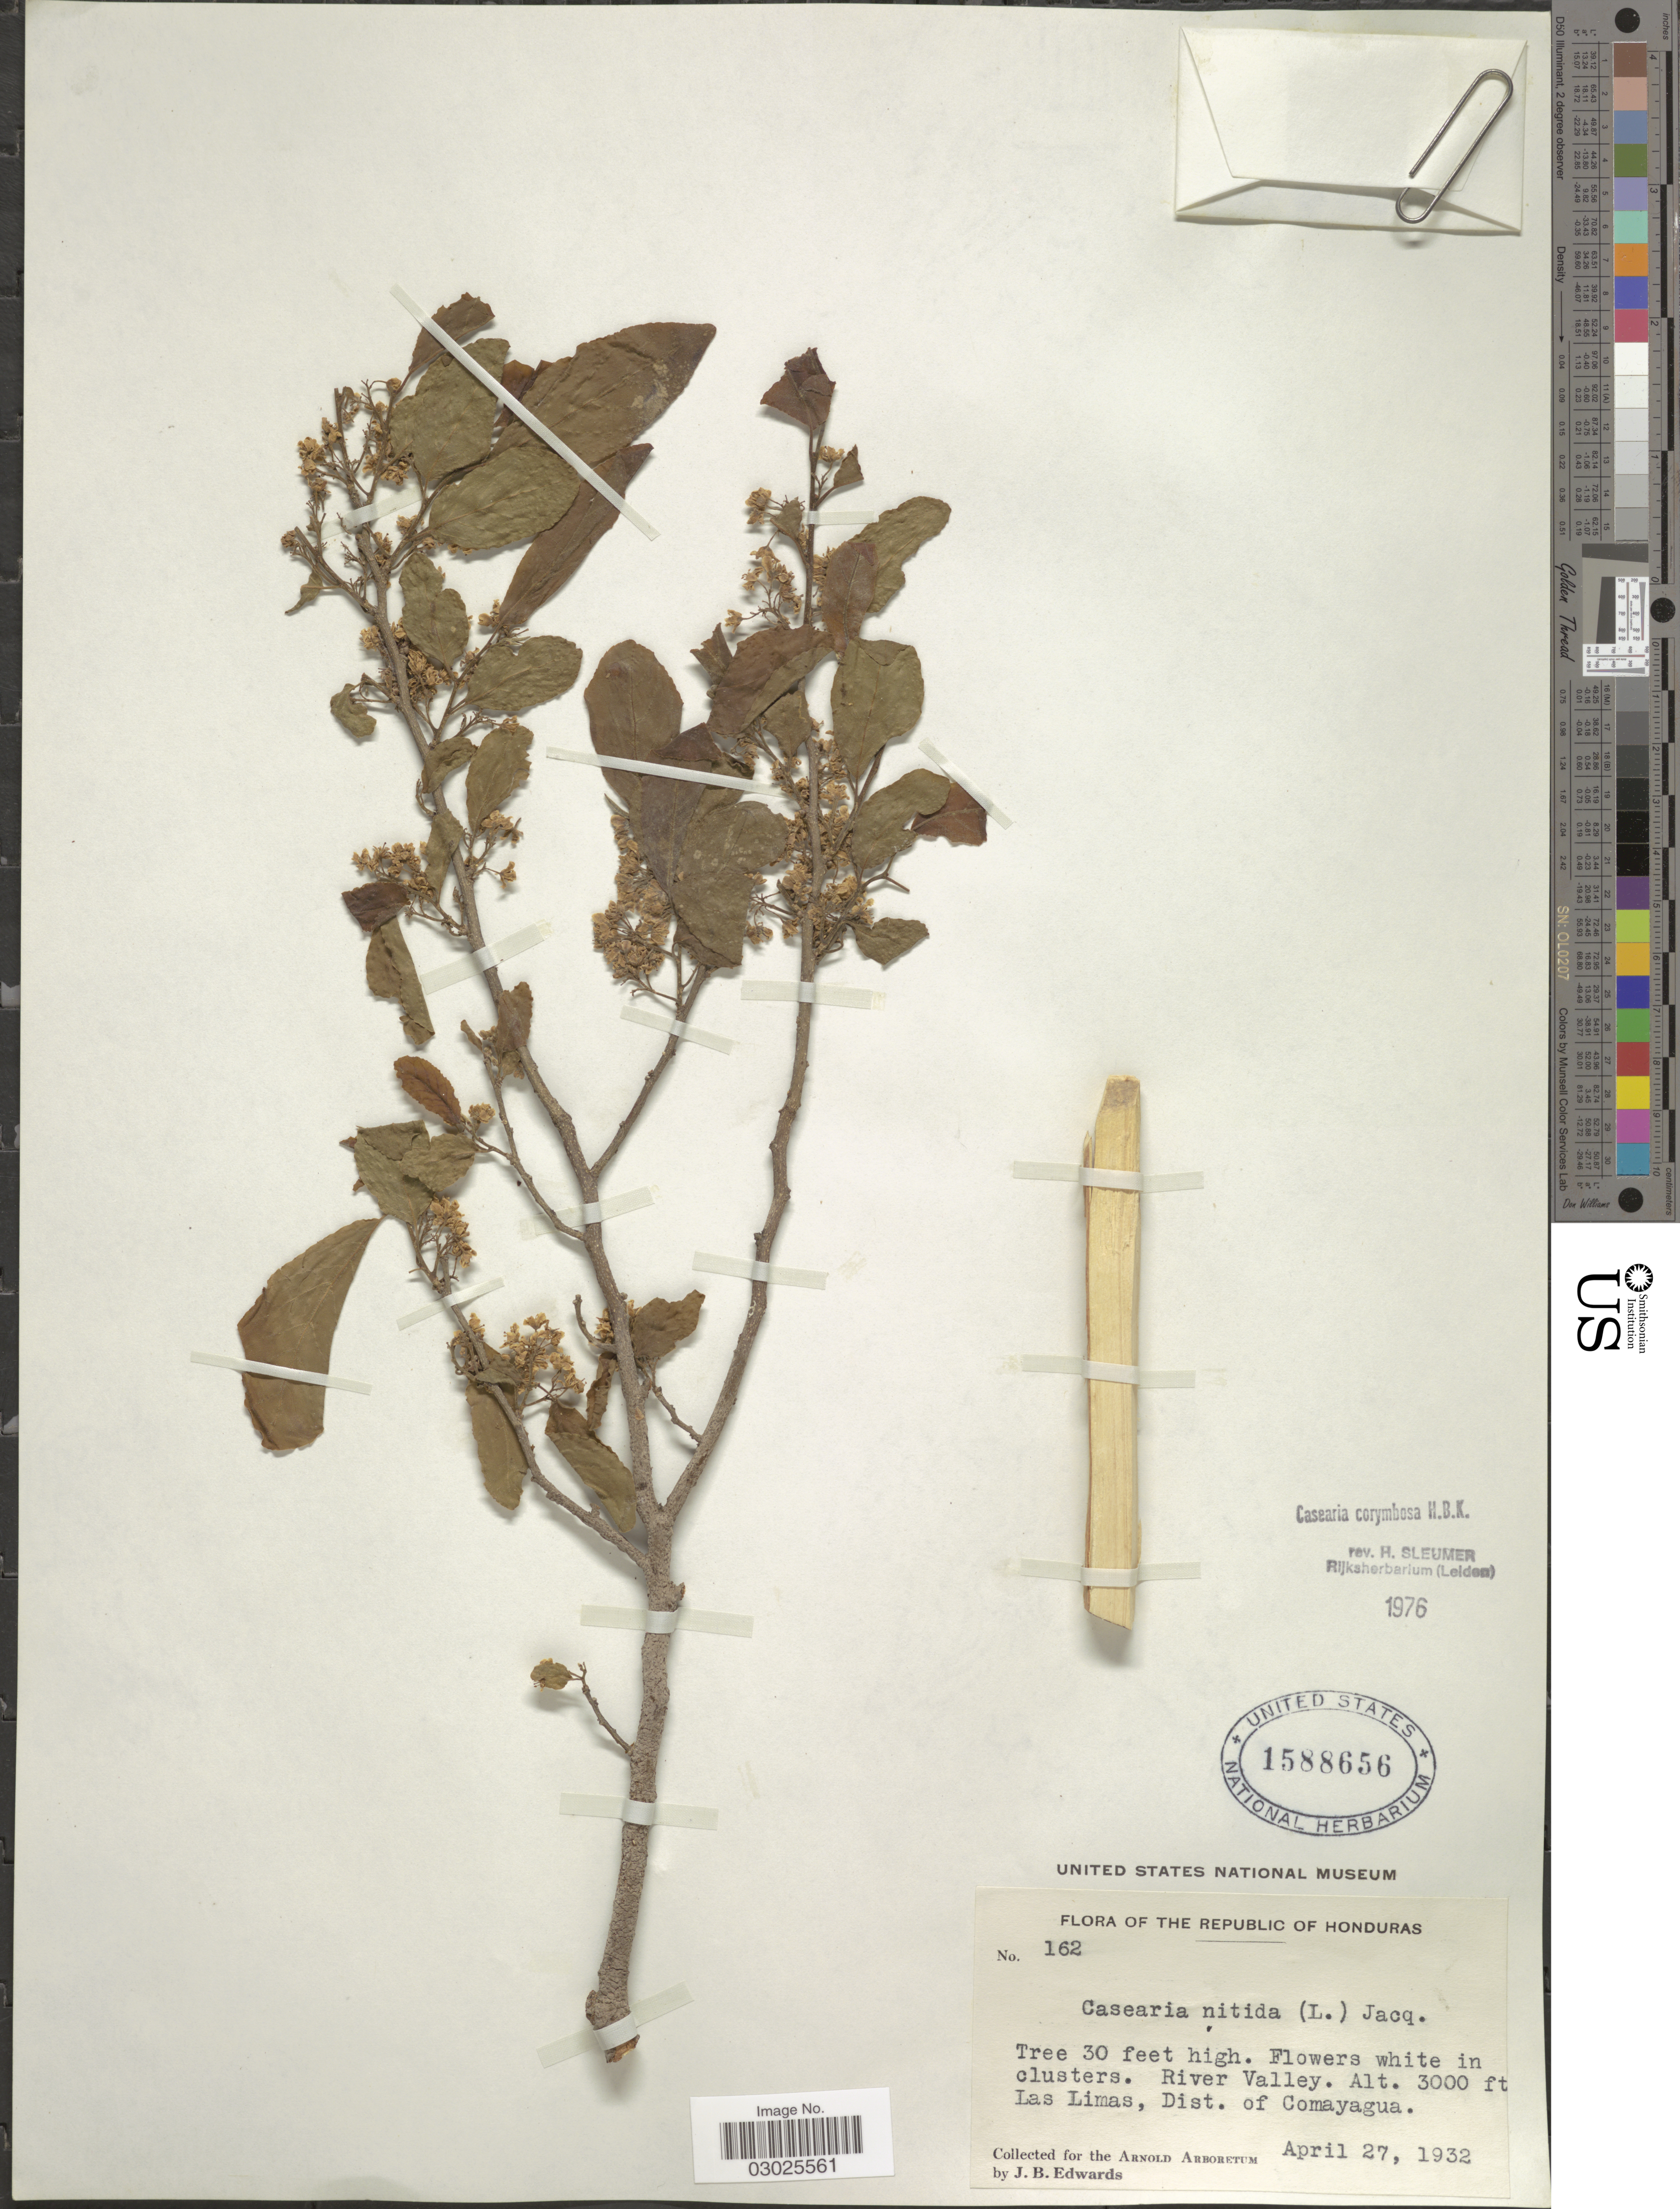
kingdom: Plantae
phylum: Tracheophyta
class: Magnoliopsida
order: Malpighiales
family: Salicaceae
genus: Casearia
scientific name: Casearia corymbosa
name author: Kunth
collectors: J. B. Edwards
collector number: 162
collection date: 1932-04-27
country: Honduras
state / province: Comayagua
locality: The Republic of Honduras. River Valley forest. Las Limas, Dist. of Comayagua.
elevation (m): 914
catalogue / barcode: US 1588656